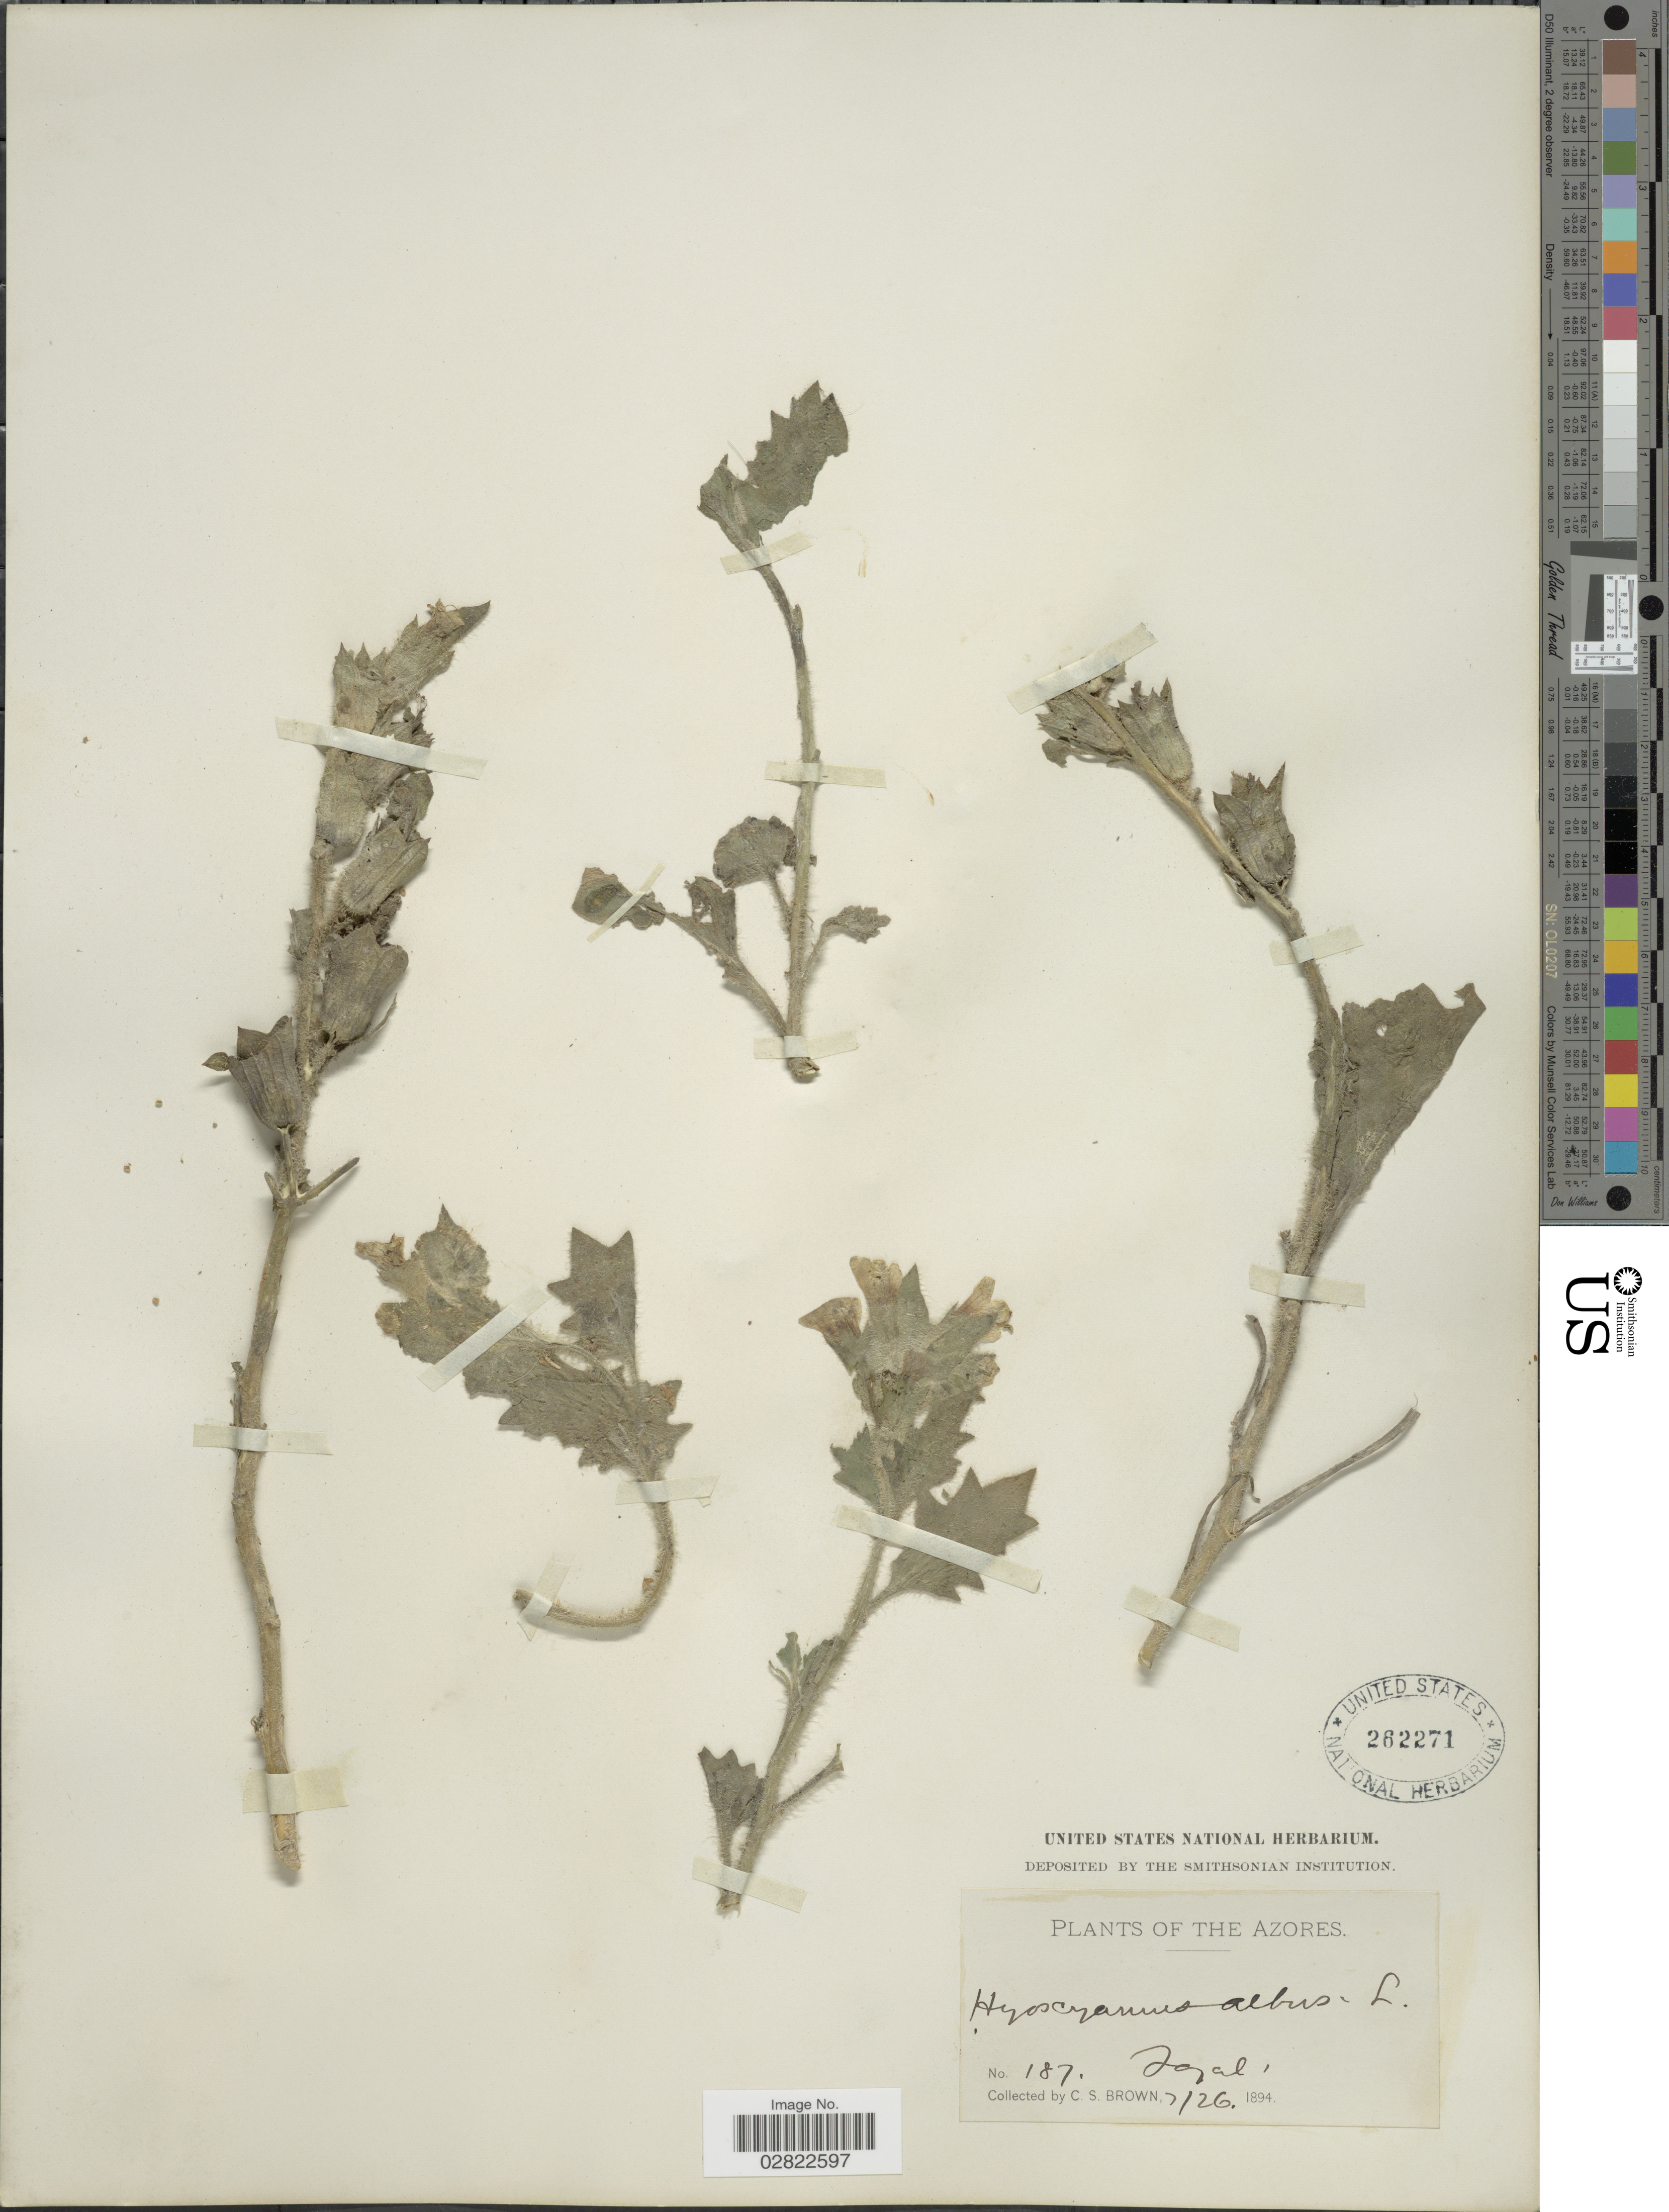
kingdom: Plantae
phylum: Tracheophyta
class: Magnoliopsida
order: Solanales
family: Solanaceae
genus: Hyoscyamus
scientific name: Hyoscyamus albus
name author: L.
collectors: C. S. Brown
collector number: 187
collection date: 1894-07-26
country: Portugal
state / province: Azores (Aut. Reg.)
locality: Jagal.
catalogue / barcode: US 262271